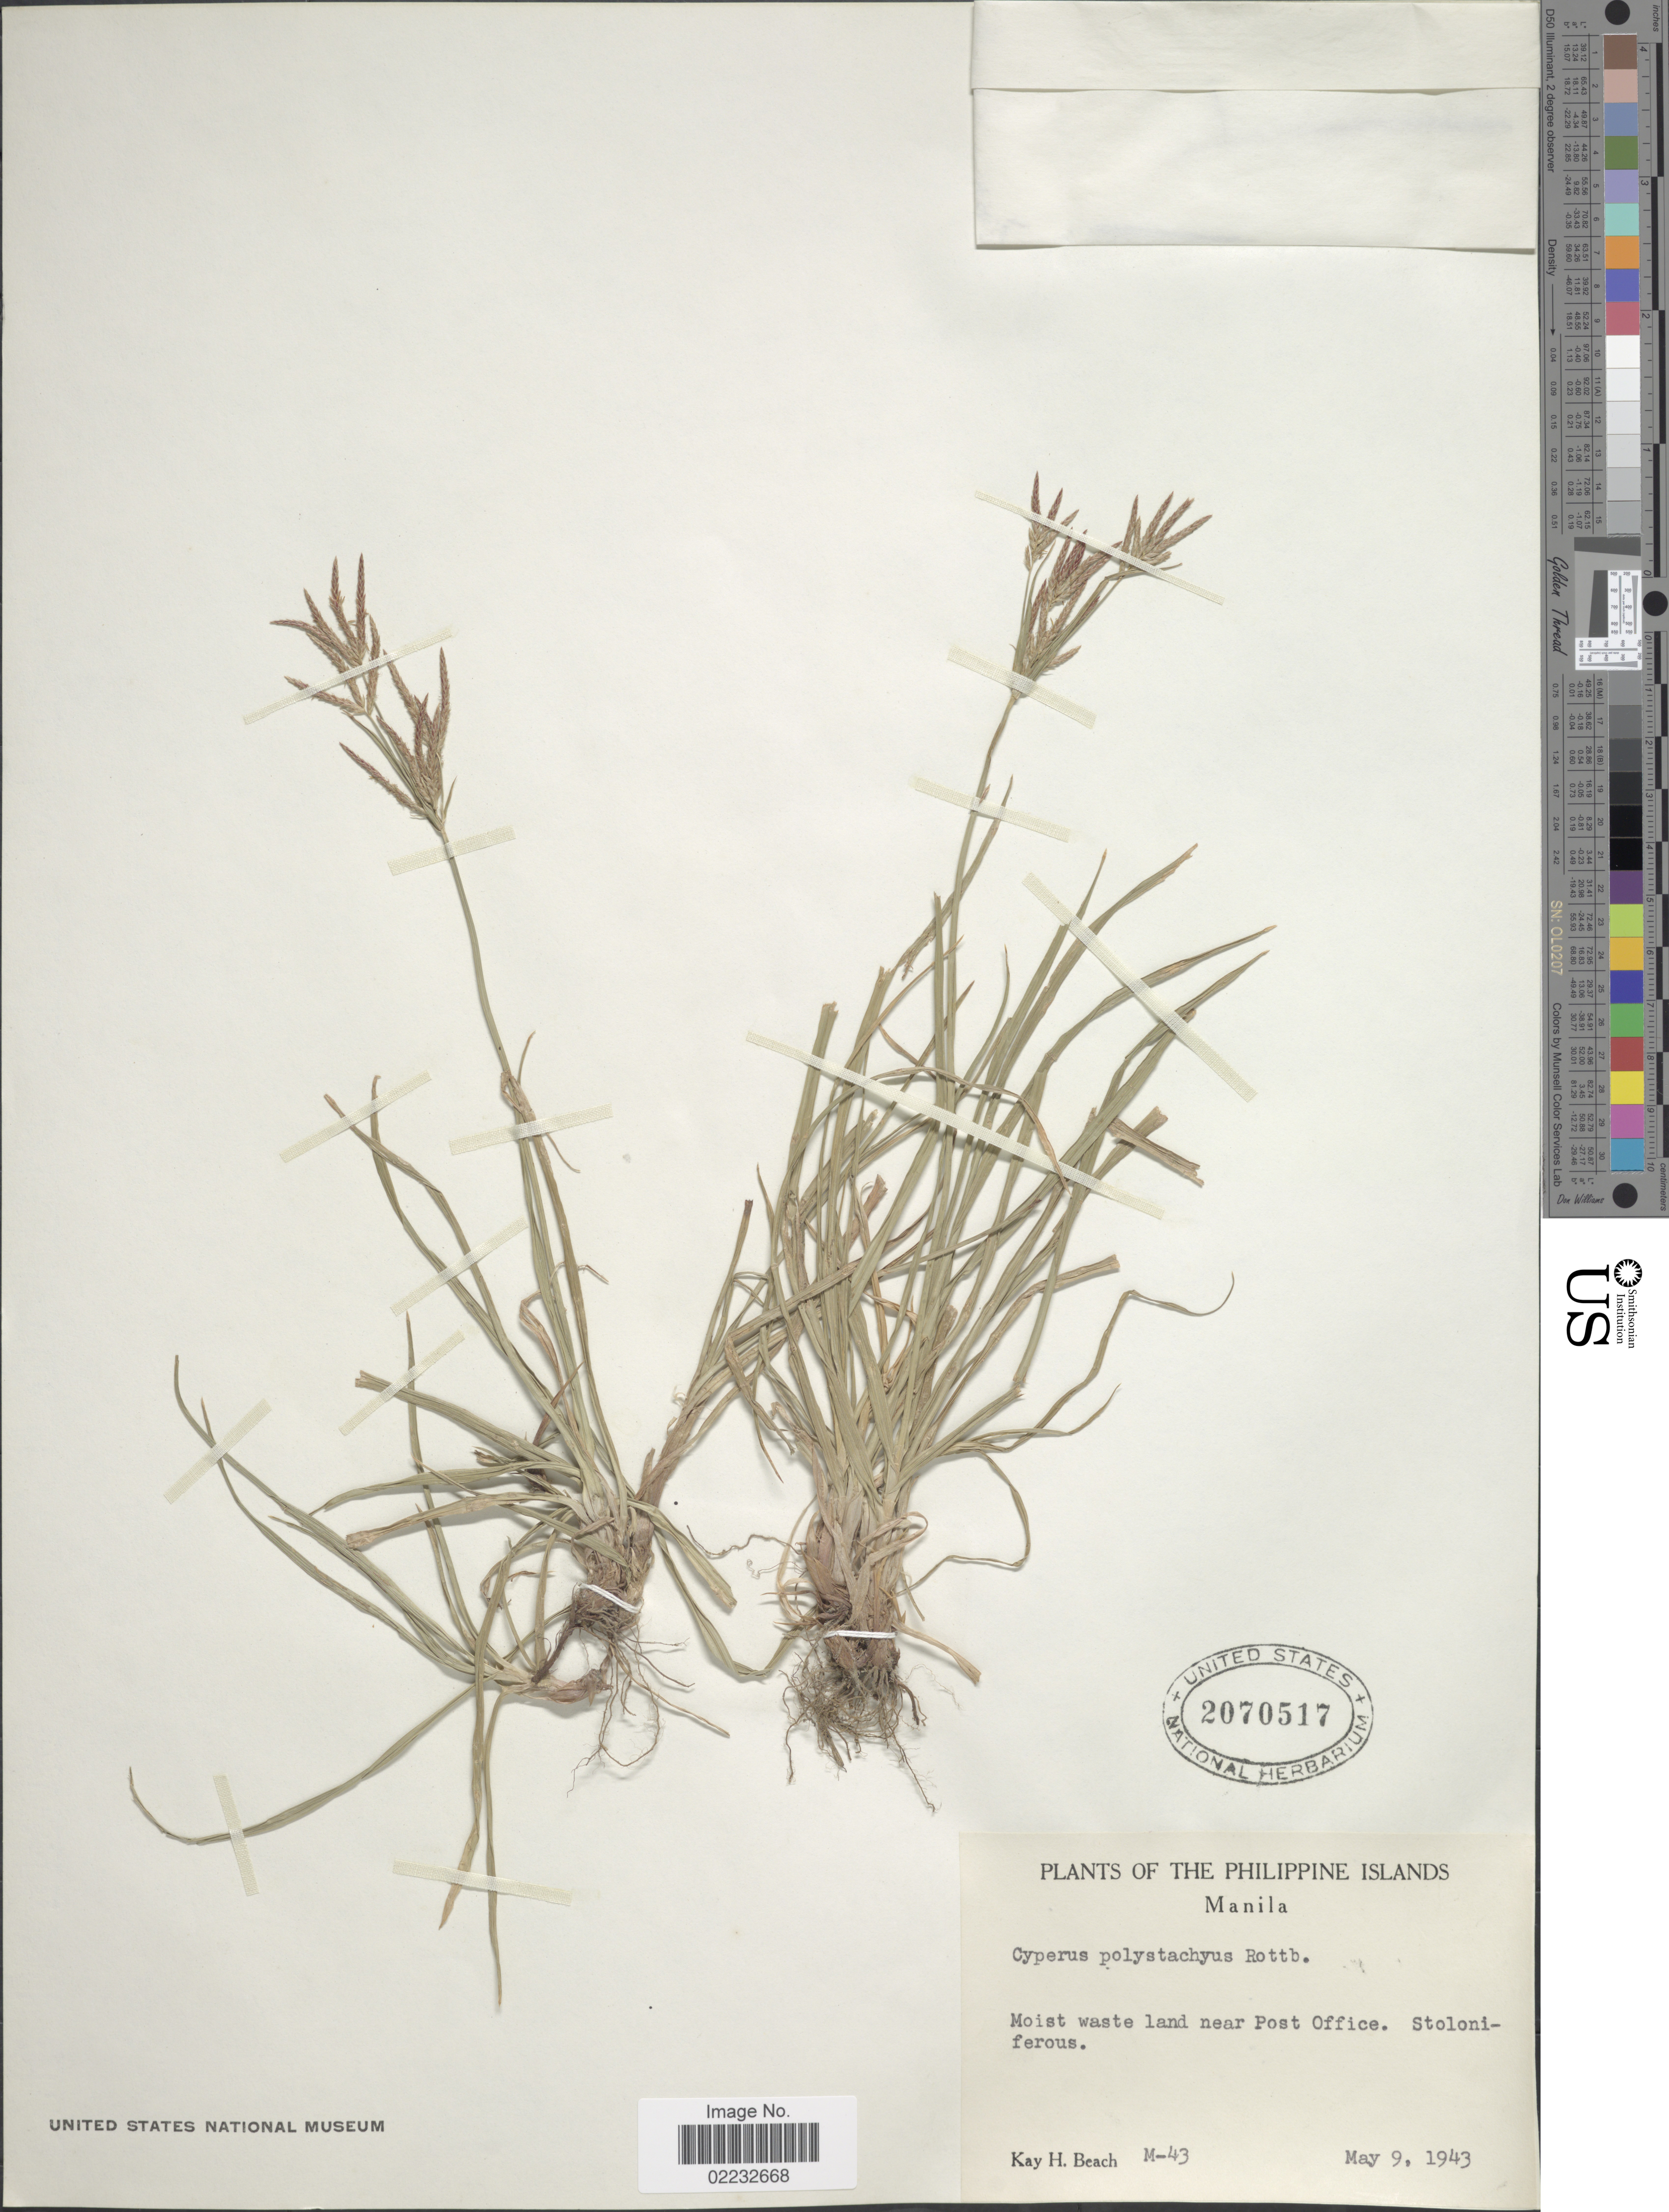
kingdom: Plantae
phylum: Tracheophyta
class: Liliopsida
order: Poales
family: Cyperaceae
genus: Cyperus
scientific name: Cyperus polystachyos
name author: Rottb.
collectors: K. H. Beach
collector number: M-43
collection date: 1943-05-09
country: Philippines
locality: Manila. Near Post Office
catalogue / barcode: US 2070517